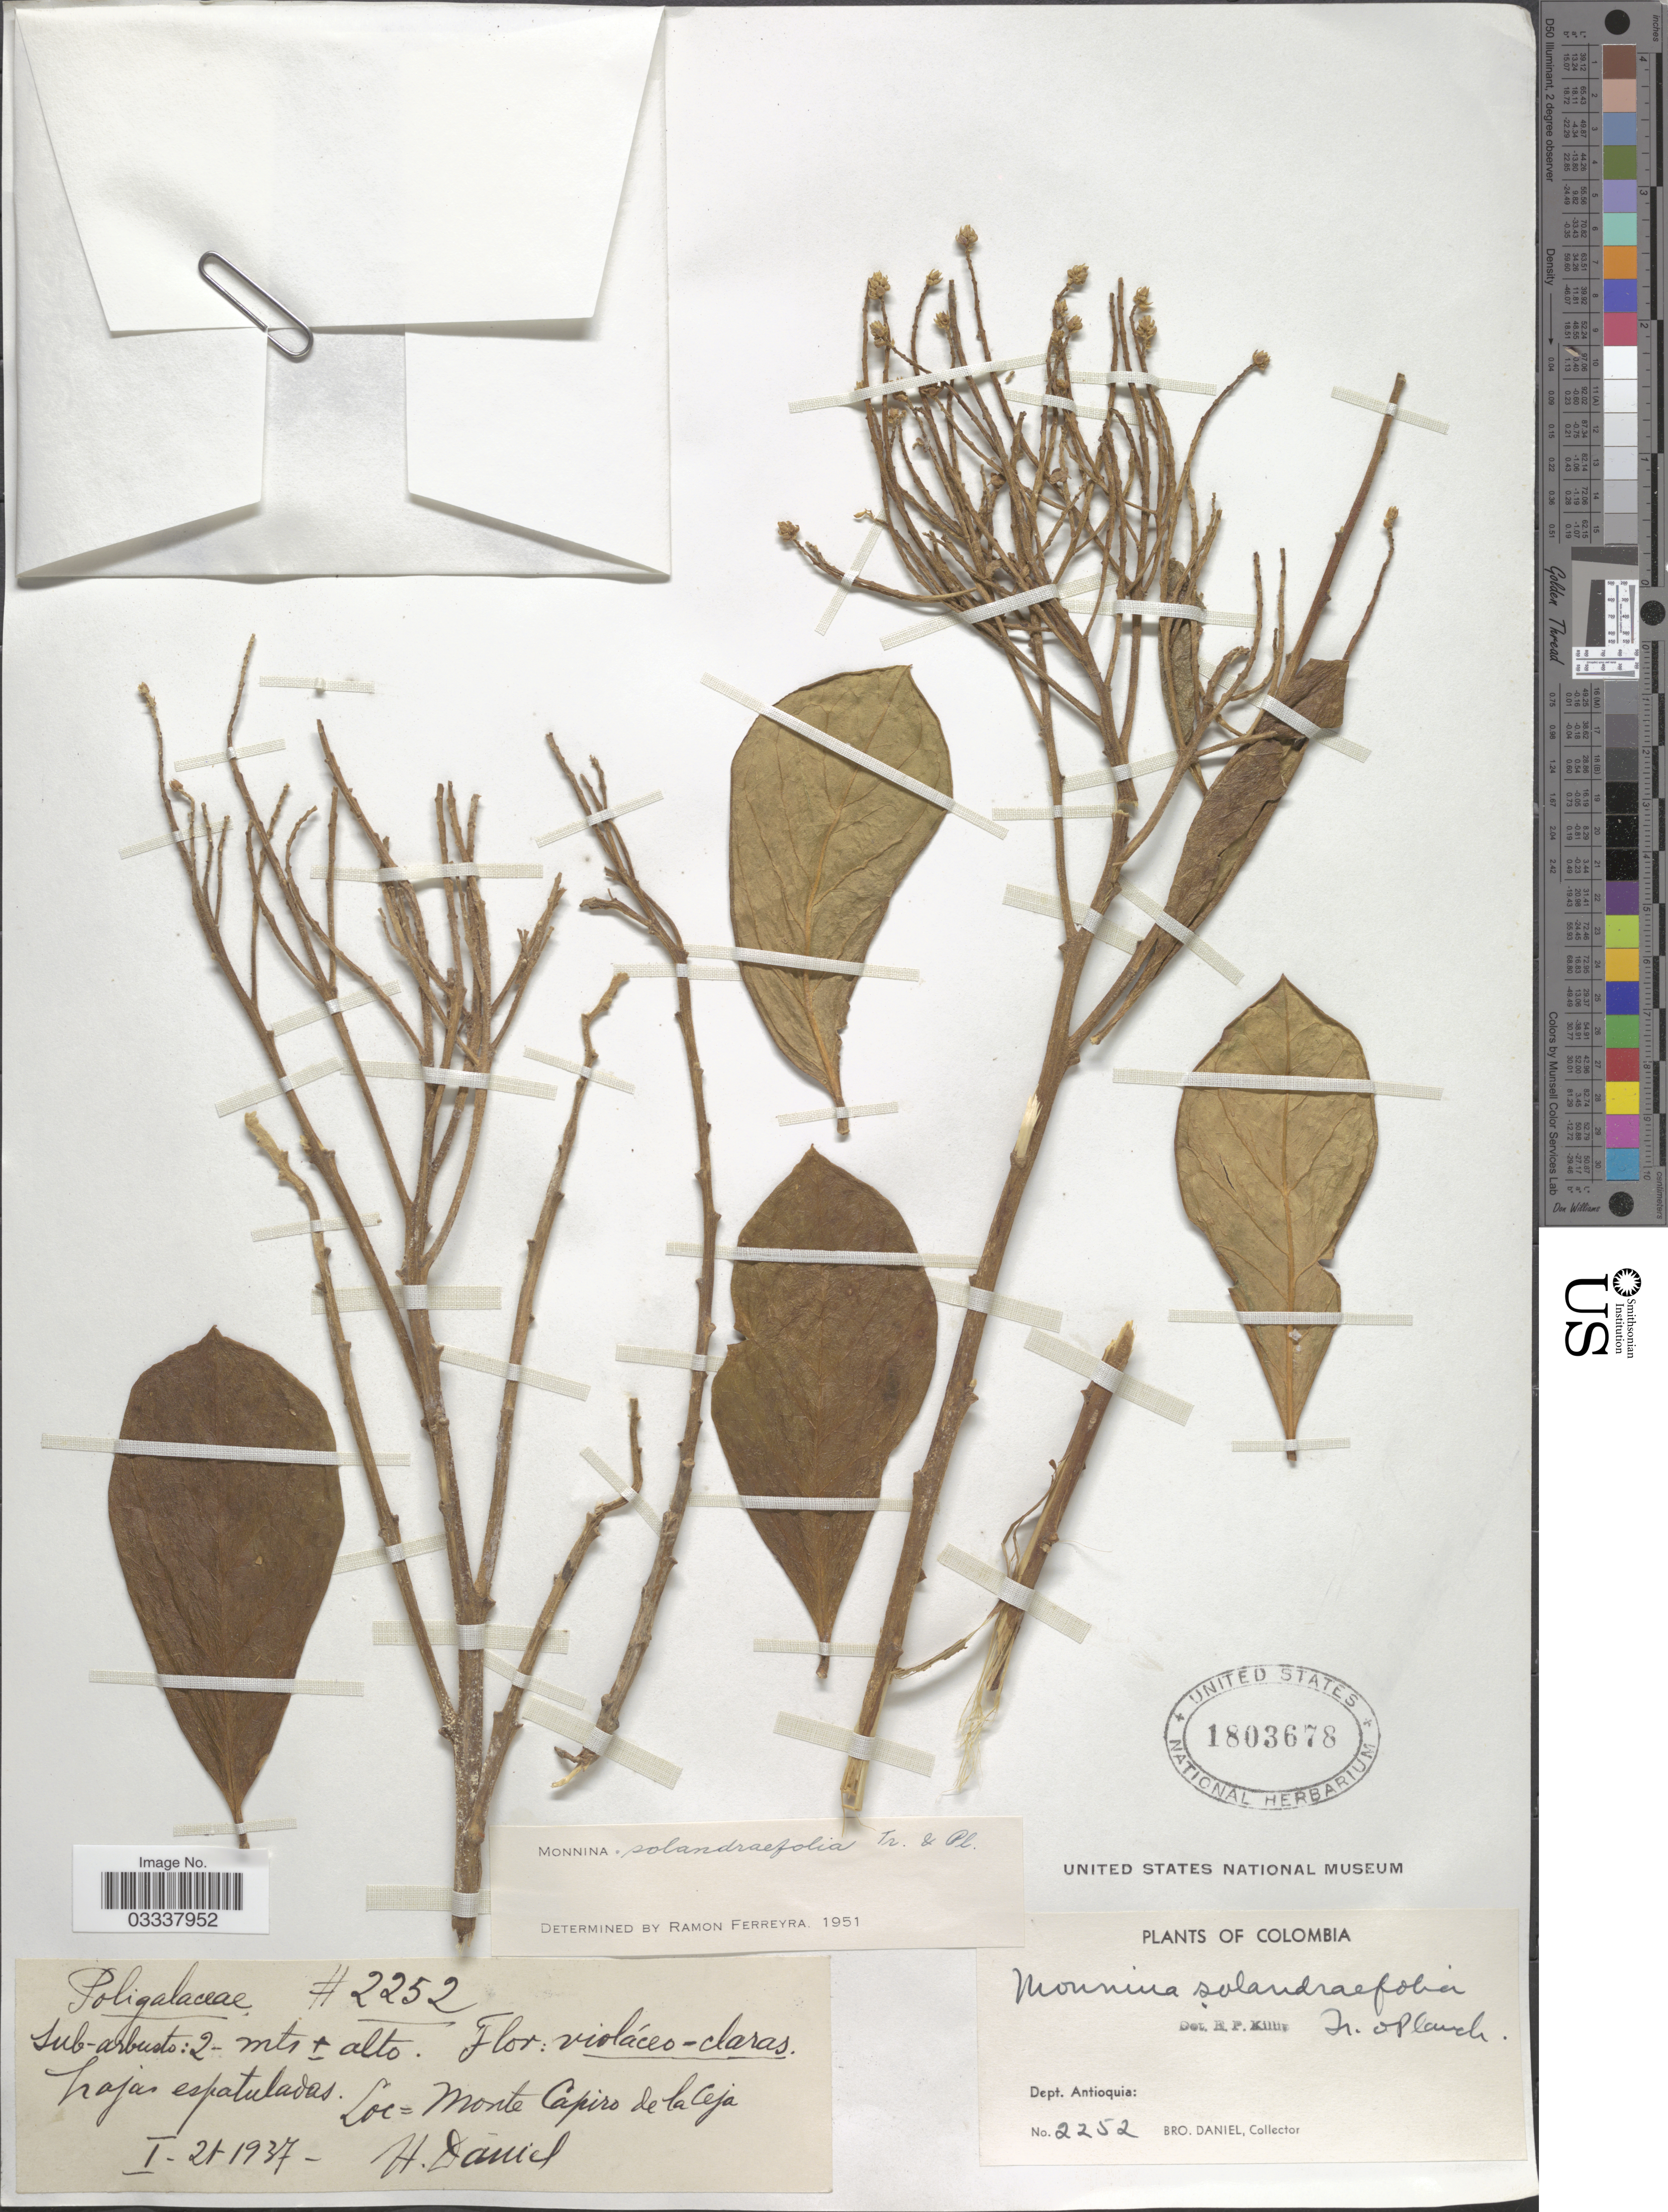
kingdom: Plantae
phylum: Tracheophyta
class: Magnoliopsida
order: Fabales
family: Polygalaceae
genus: Monnina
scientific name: Monnina solandraefolia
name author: Triana & Planch.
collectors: Bro. Daniel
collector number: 2252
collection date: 1937-01-21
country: Colombia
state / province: Antioquia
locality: Dept. Antioquia, Monte Capiro de la Ceja.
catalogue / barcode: US 1803678